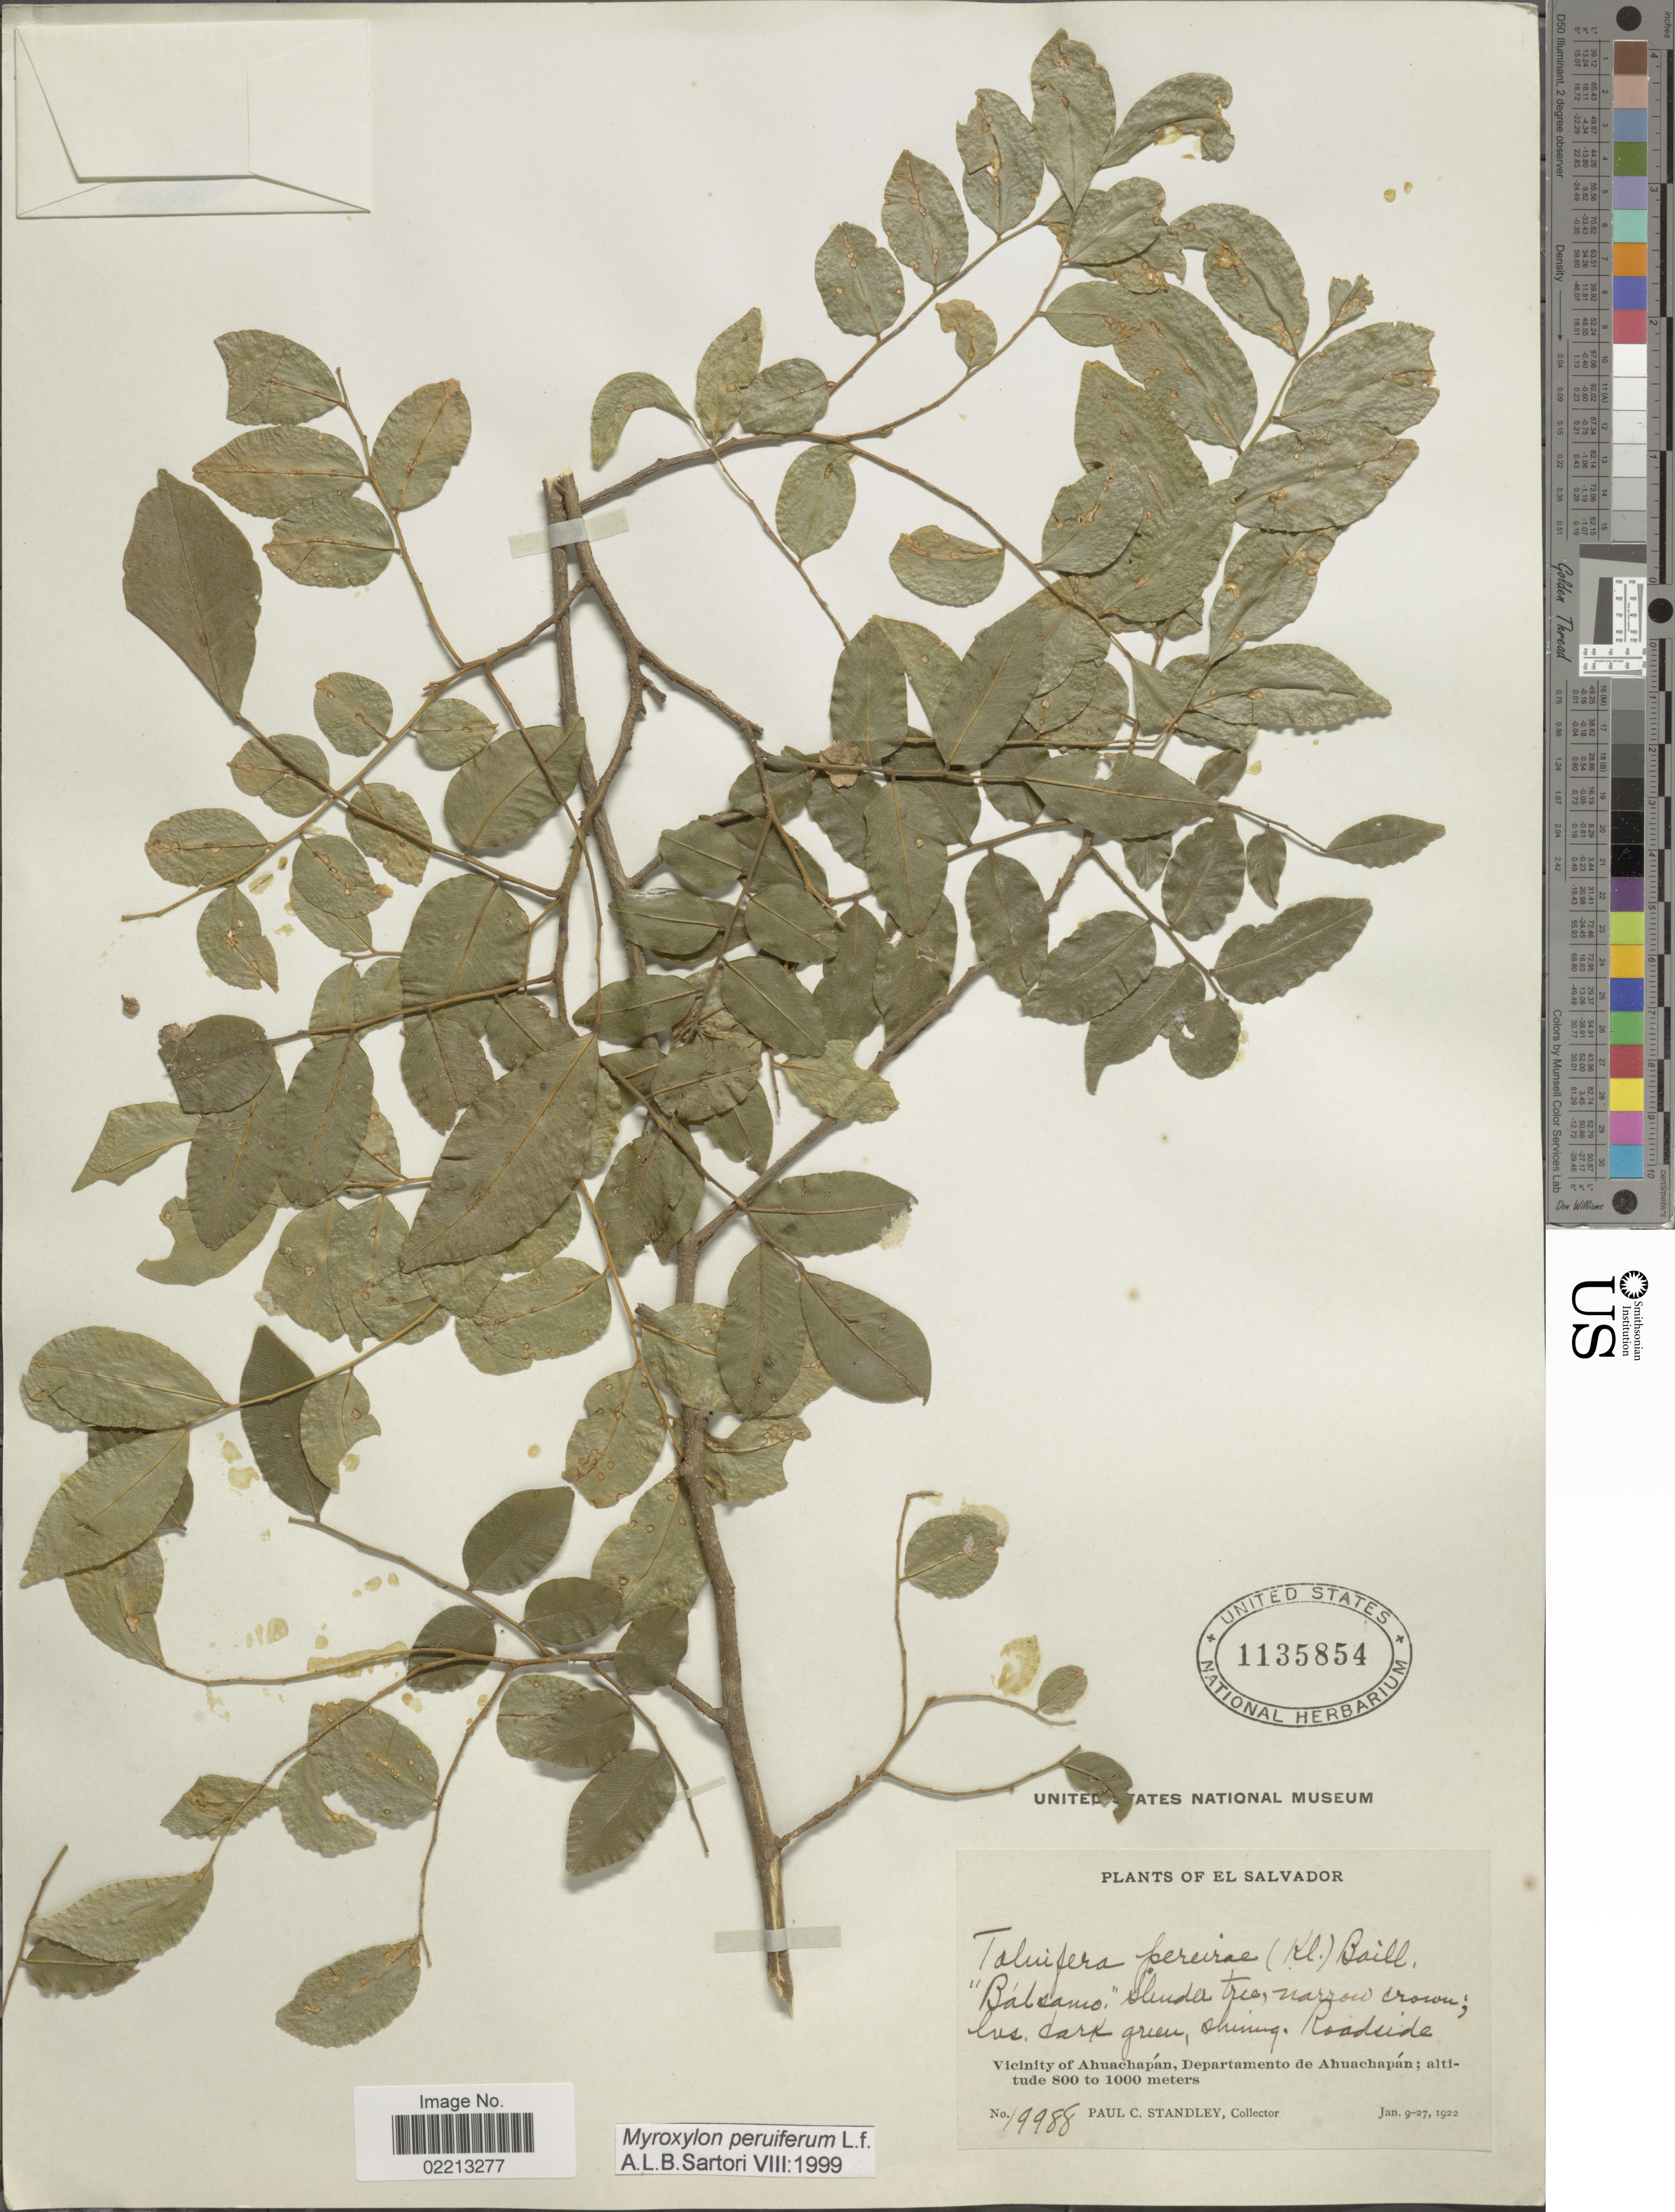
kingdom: Plantae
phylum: Tracheophyta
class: Magnoliopsida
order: Fabales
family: Fabaceae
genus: Myroxylon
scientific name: Myroxylon peruiferum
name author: L. f.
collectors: P. C. Standley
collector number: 19988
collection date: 1922-01-09/1922-01-27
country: El Salvador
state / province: Ahuachapan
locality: Vicinity of Ahuachapan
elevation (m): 800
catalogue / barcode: US 1135854